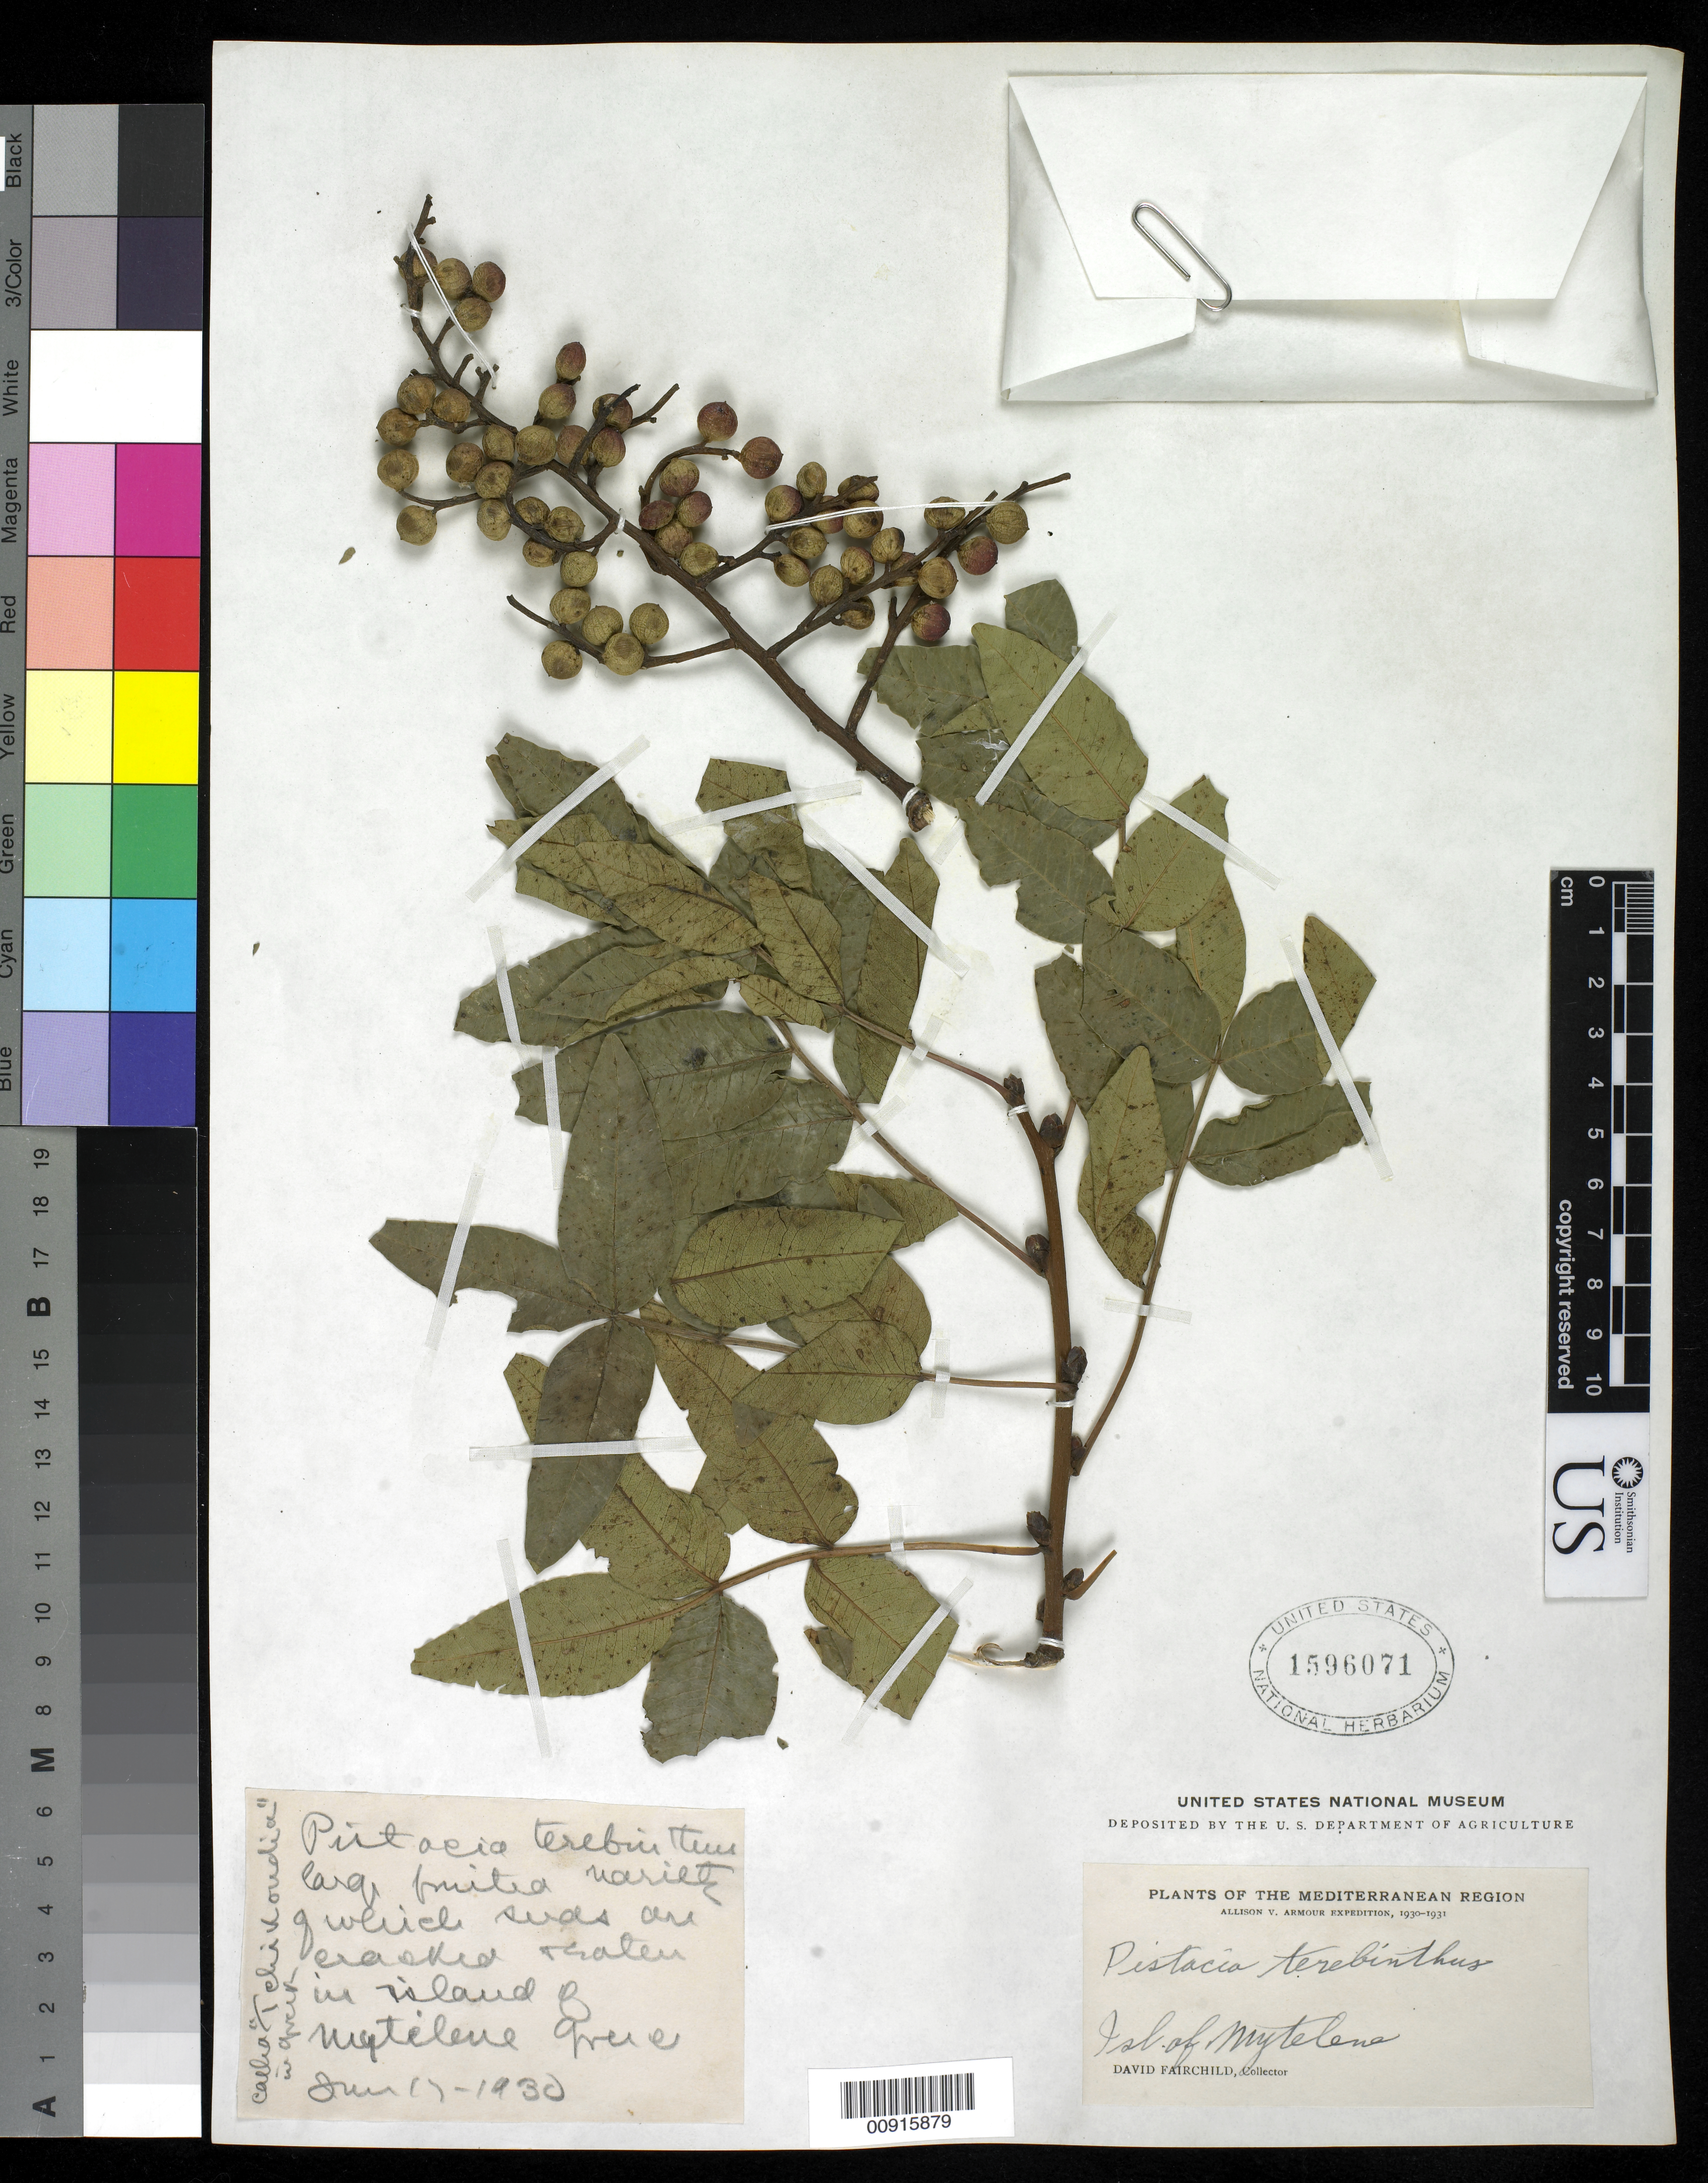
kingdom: Plantae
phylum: Tracheophyta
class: Magnoliopsida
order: Sapindales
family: Anacardiaceae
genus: Pistacia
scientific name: Pistacia vera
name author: L.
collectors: D. Fairchild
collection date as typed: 15 Jun 1930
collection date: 1930-06-15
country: Greece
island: Mytelene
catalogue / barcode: US 1596071